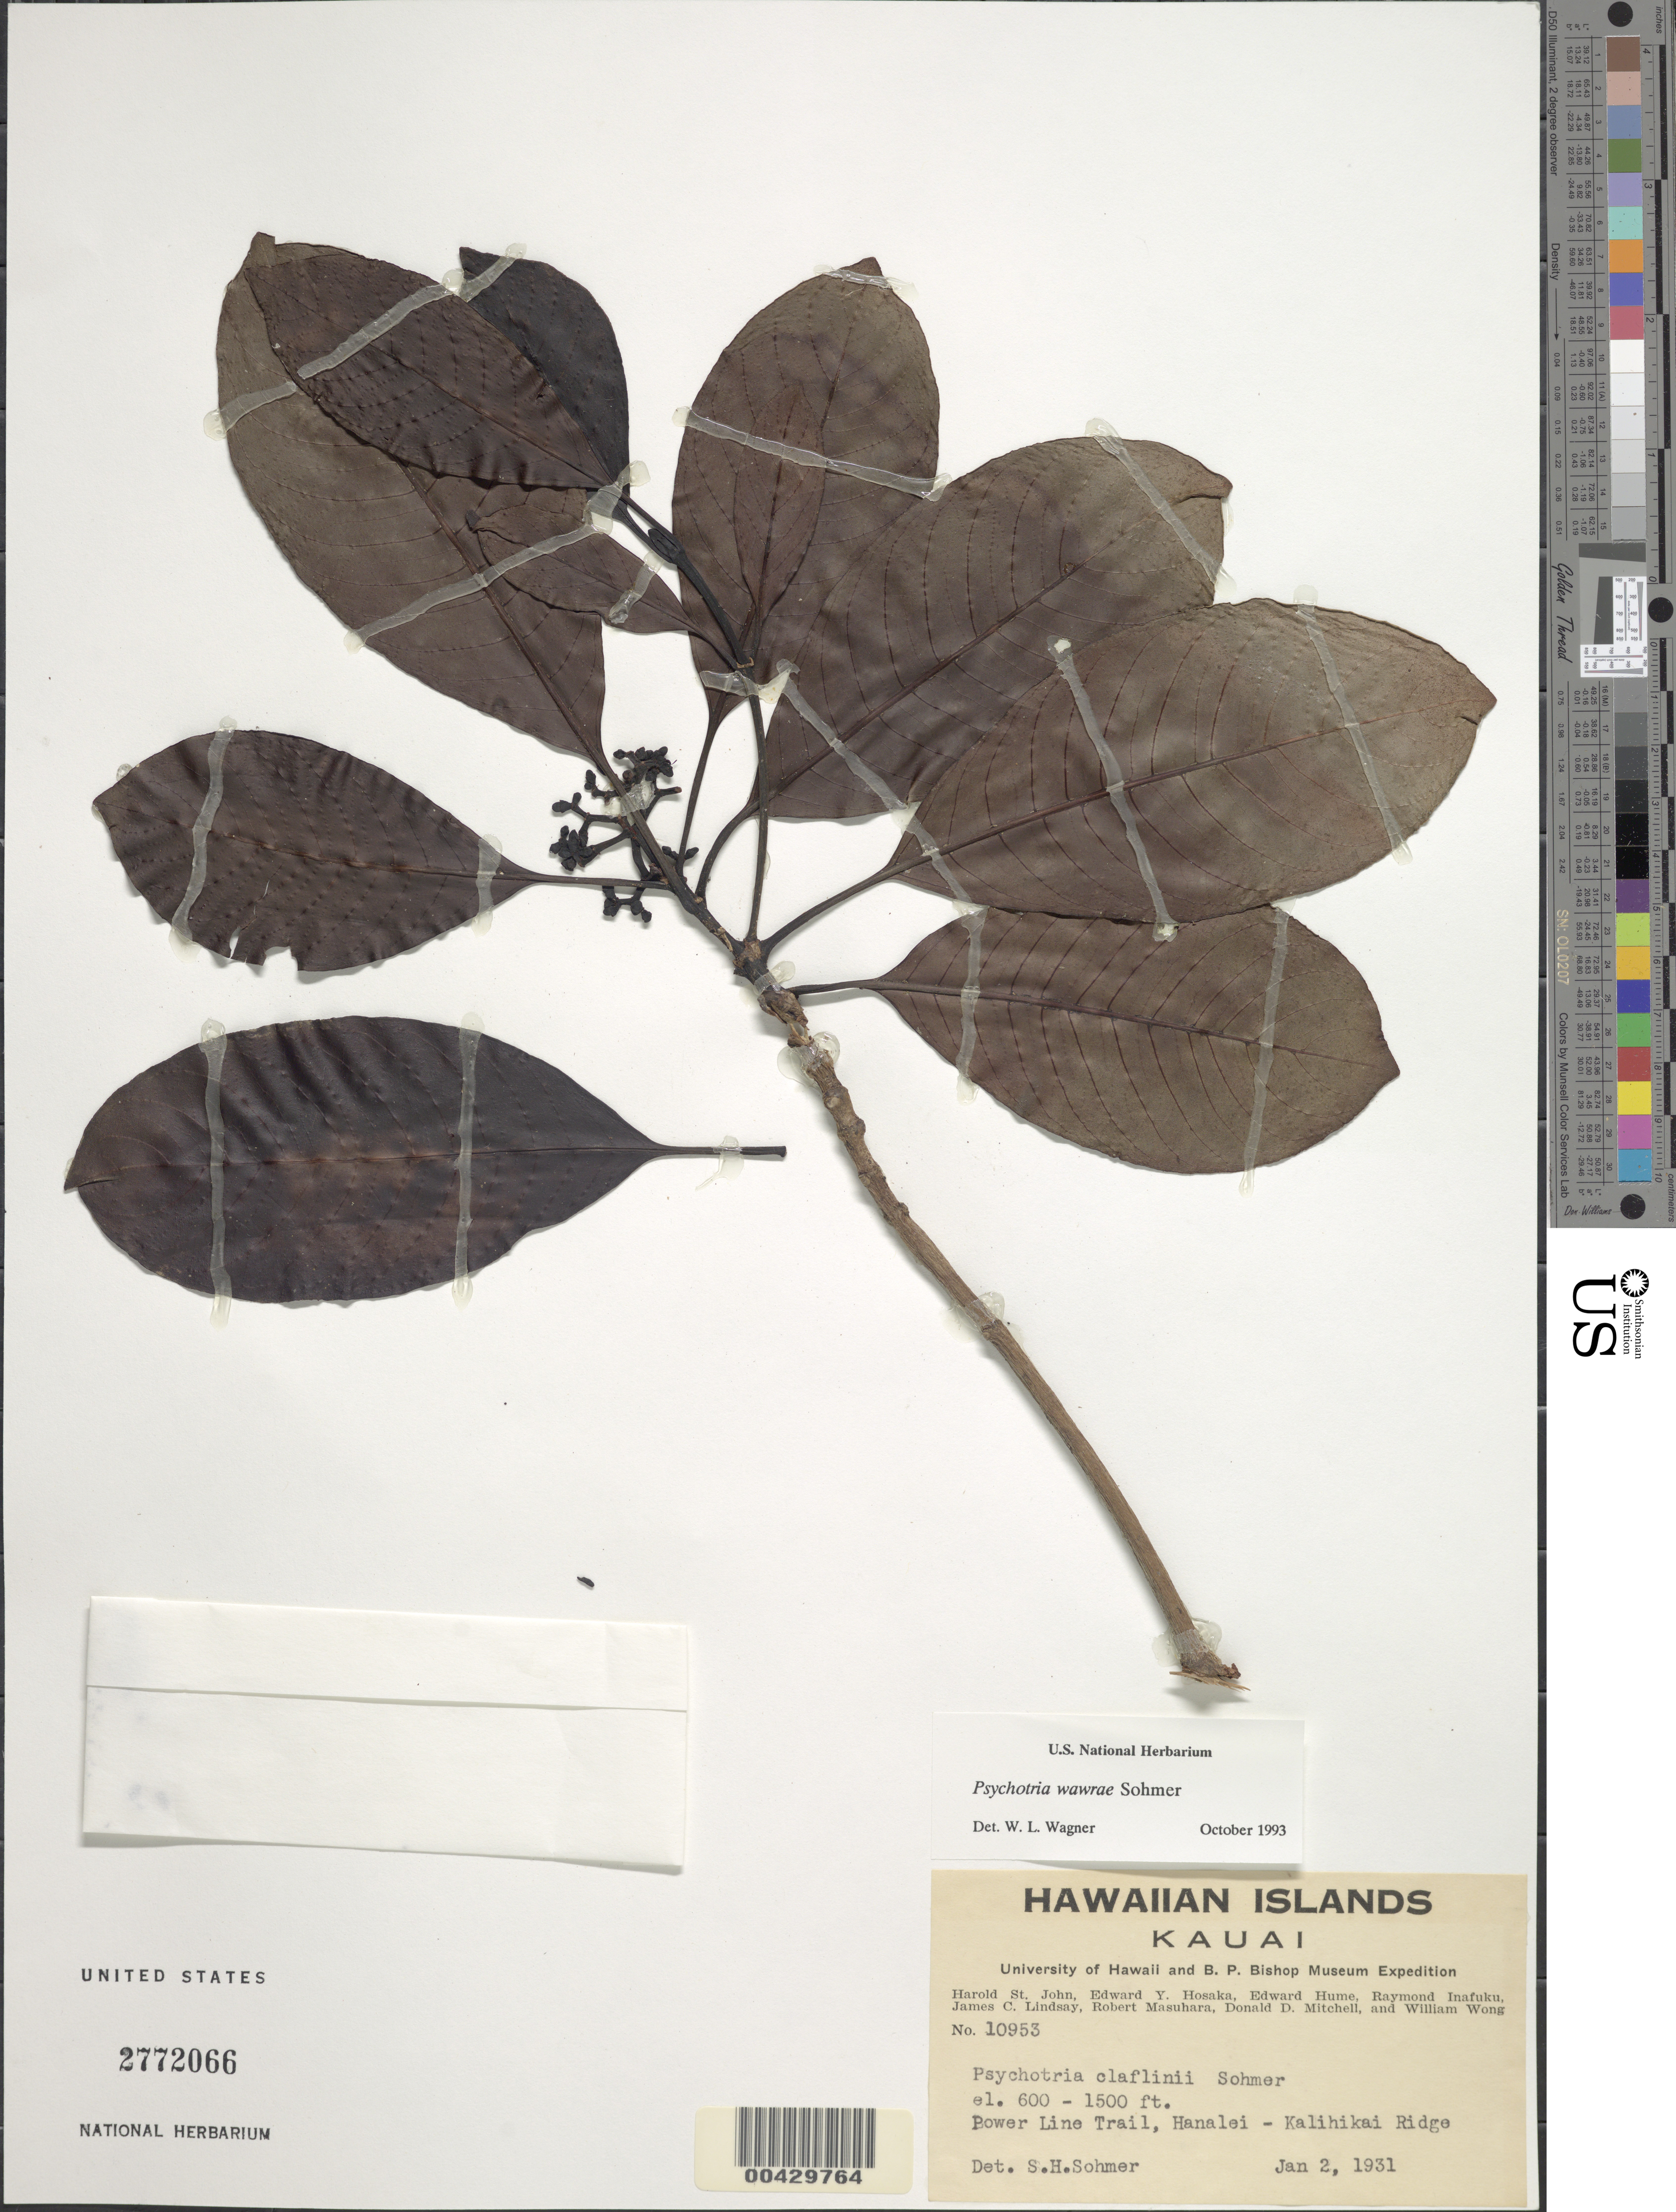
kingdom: Plantae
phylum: Tracheophyta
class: Magnoliopsida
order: Gentianales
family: Rubiaceae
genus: Psychotria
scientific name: Psychotria wawrae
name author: Sohmer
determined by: Wagner, W. L., (BOT), Smithsonian Institution - National Museum of Natural History (UNITED STATES)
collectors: H. St. John, E. Y. Hosaka, E. Hume & R. Inafuku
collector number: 10953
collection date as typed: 2 Jan 1931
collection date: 1931-01-02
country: United States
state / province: Hawaii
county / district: Kauai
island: Kaua'i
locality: Power line Trail, Hanalei-Kalihikai Ridge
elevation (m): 183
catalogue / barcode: US 2772066